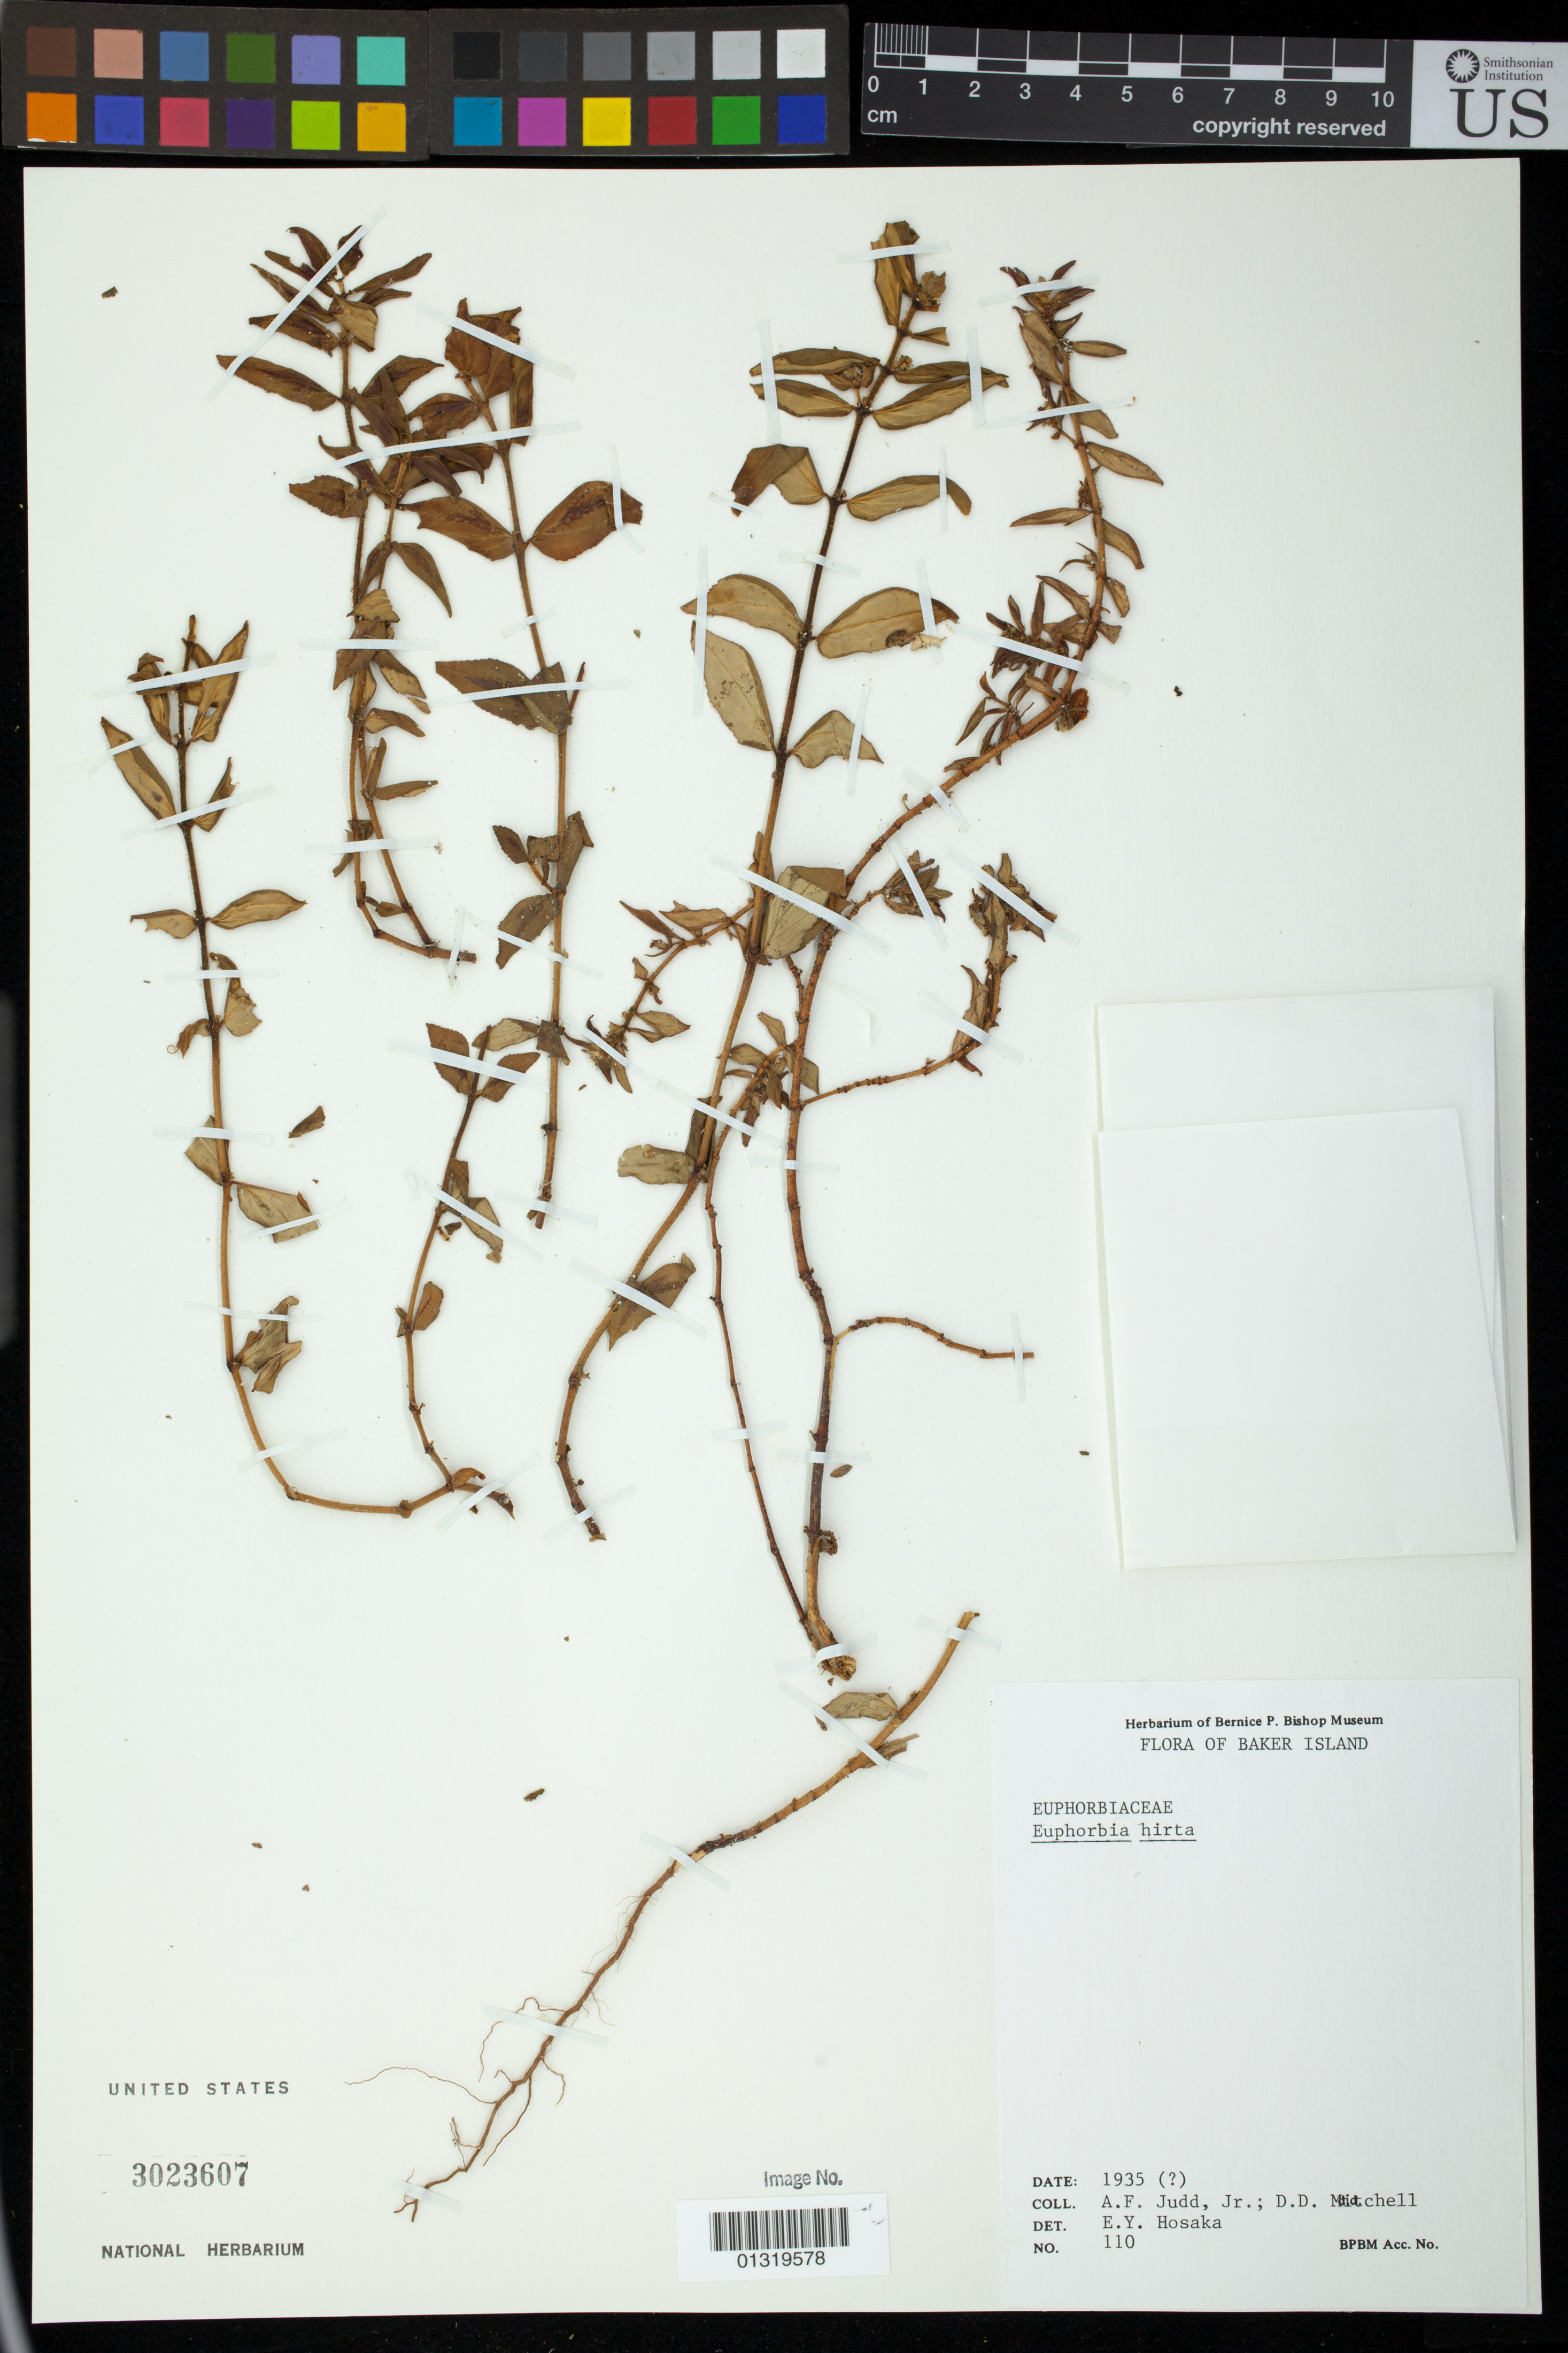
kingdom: Plantae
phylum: Tracheophyta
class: Magnoliopsida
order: Malpighiales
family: Euphorbiaceae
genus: Euphorbia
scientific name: Euphorbia hirta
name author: L.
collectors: A. Judd & D. D. Mitchell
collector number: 110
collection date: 1935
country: U.S. Administered Pacific Islands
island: Baker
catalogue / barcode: US 3023607